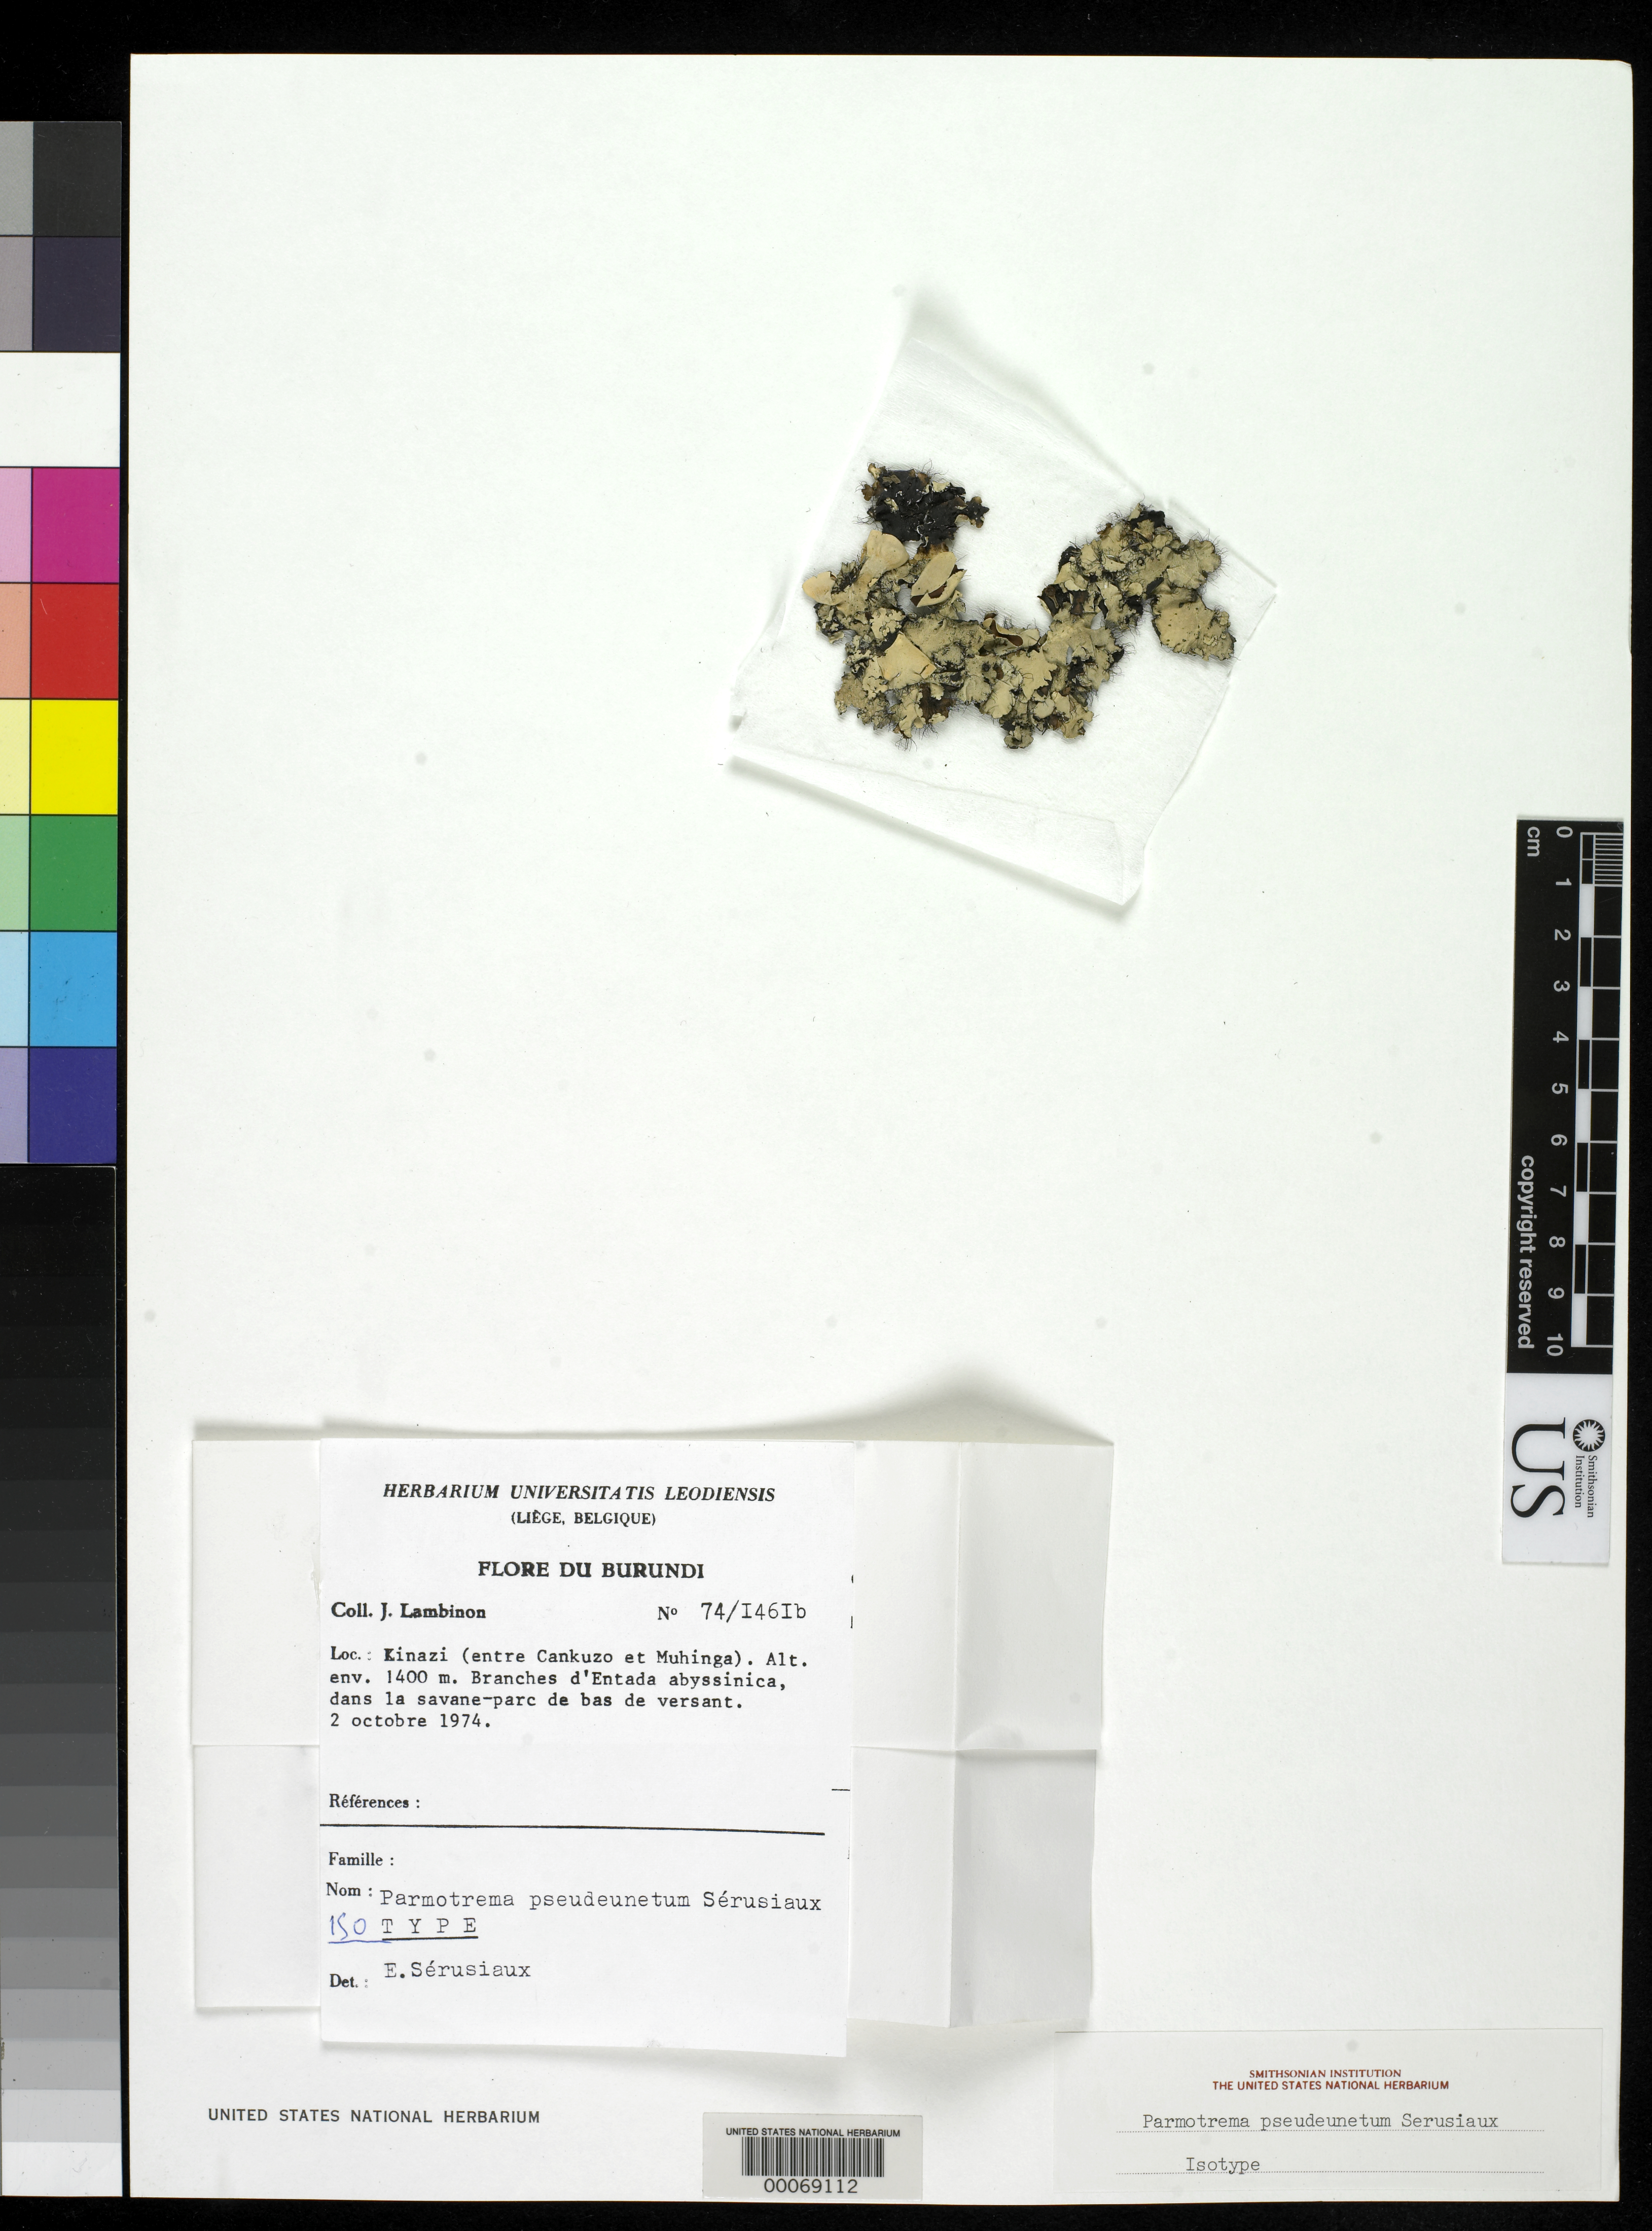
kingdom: Fungi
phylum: Ascomycota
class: Lecanoromycetes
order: Lecanorales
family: Parmeliaceae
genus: Parmotrema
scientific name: Parmotrema pseudeunetum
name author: Sérus.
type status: Isotype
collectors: J. Lambinon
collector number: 74/1461b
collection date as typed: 02 Oct 1974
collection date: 1974-10-02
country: Burundi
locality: Kinazi, between Cankuzo and Muhinga.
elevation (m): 1400